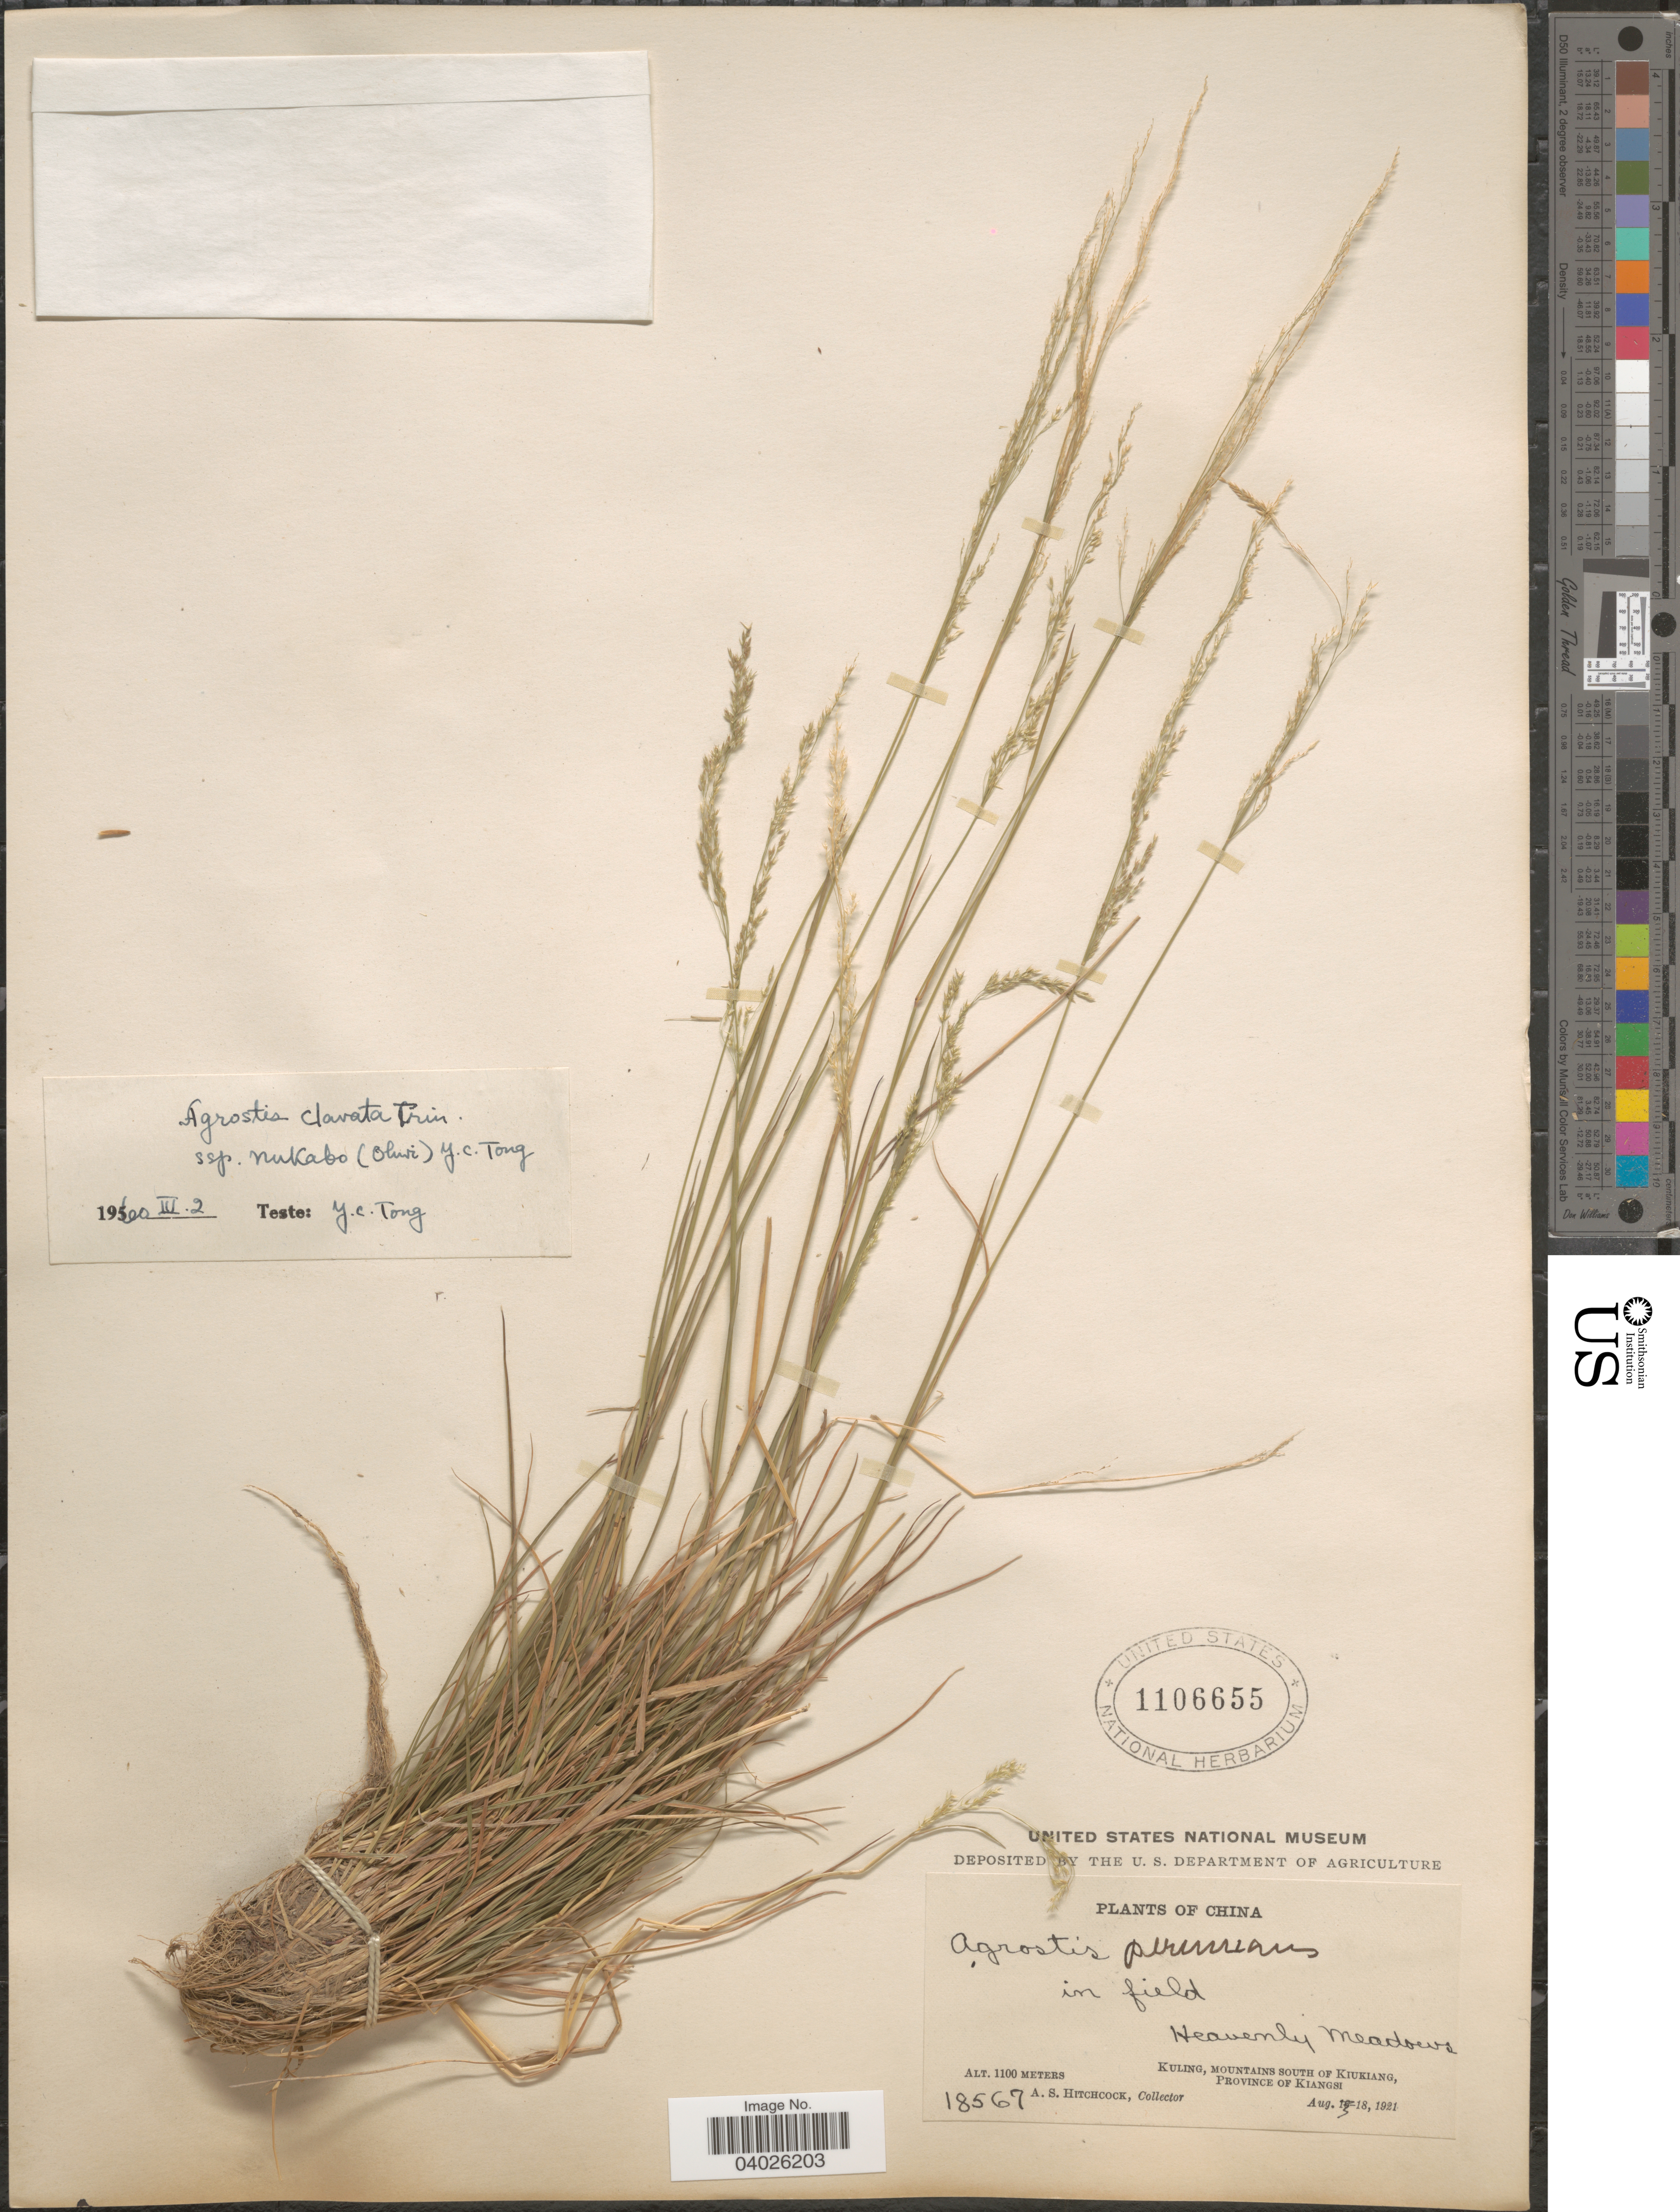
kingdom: Plantae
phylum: Tracheophyta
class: Liliopsida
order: Poales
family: Poaceae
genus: Agrostis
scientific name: Agrostis clavata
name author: Trin.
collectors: A. S. Hitchcock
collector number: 18567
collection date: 1921-08-18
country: China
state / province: Jiangxi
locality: Heavenly Meadows. Kuling, mountains south of Kiukiang, Province of Kiangsi.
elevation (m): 1100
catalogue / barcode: US 1106655